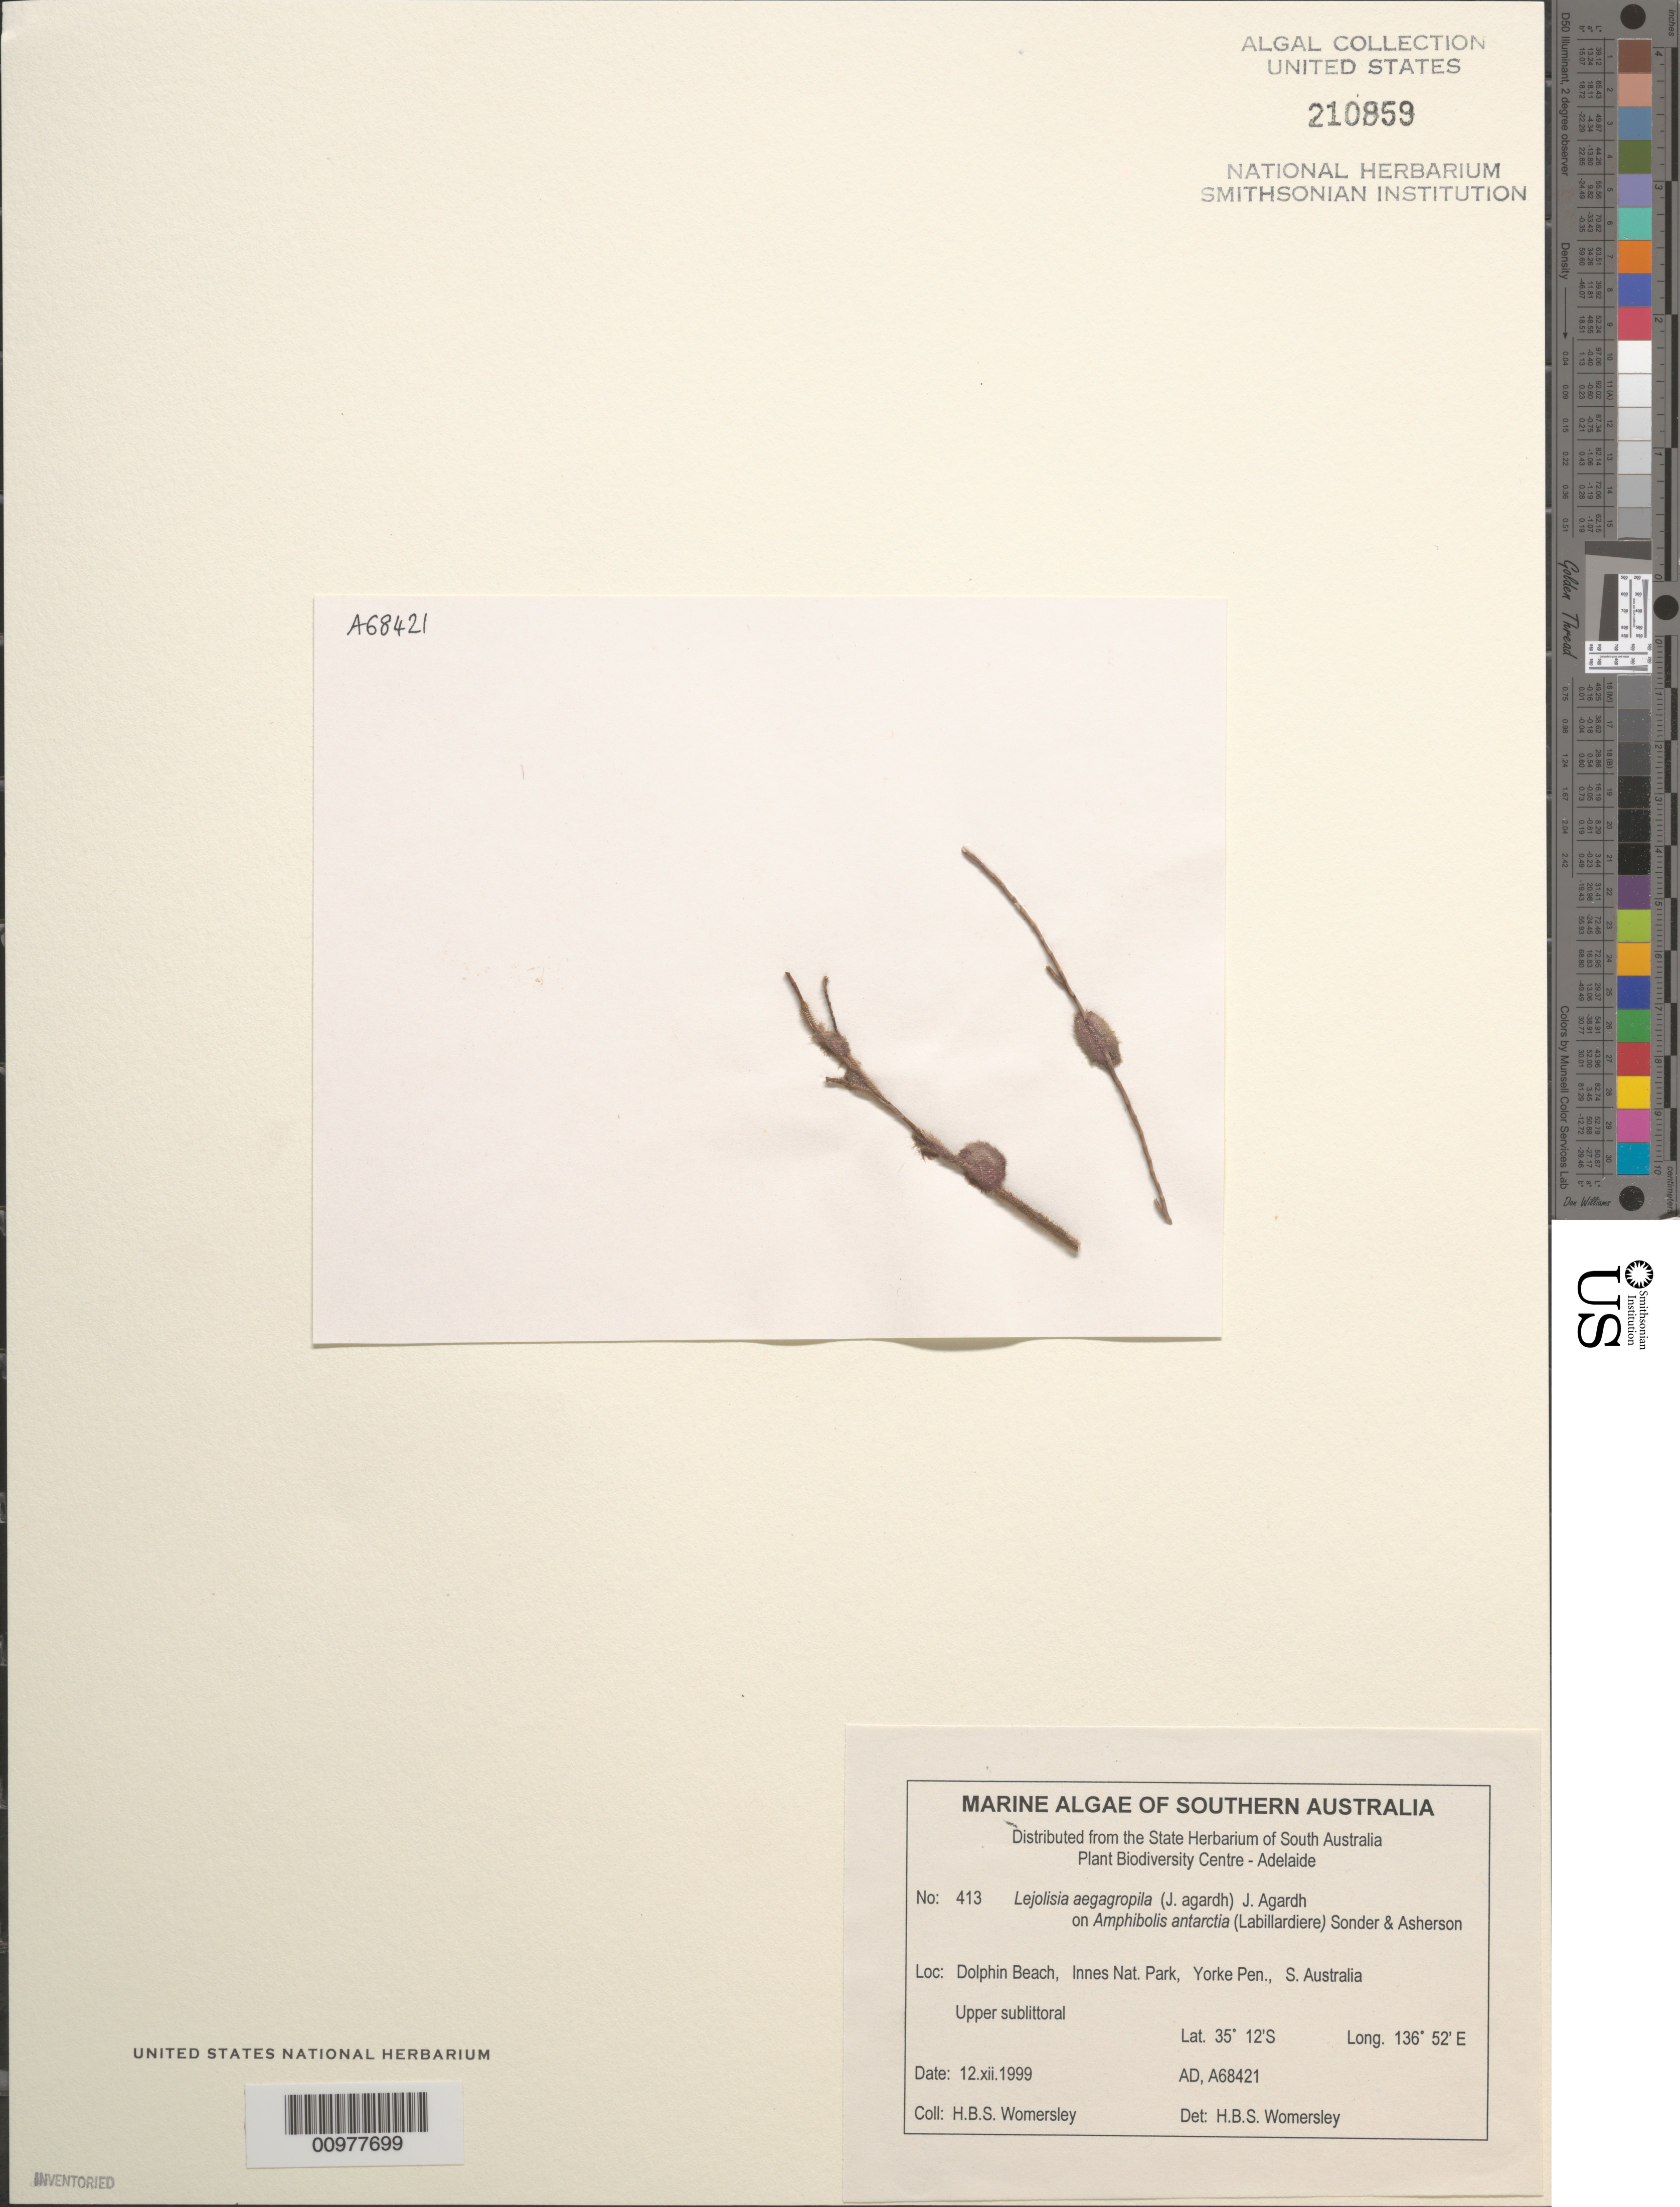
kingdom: Plantae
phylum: Rhodophyta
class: Florideophyceae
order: Ceramiales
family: Wrangeliaceae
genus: Lejolisia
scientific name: Lejolisia aegagropila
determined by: Womersley, H. B. S.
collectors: H. B. S. Womersley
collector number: AD A68421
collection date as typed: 12 Dec 1999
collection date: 1999-12-12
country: Australia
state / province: South Australia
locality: Dolphin Beach, Innes National Park, Yorke Peninsula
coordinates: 35 12'S, 136 52'E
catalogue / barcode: US 210859